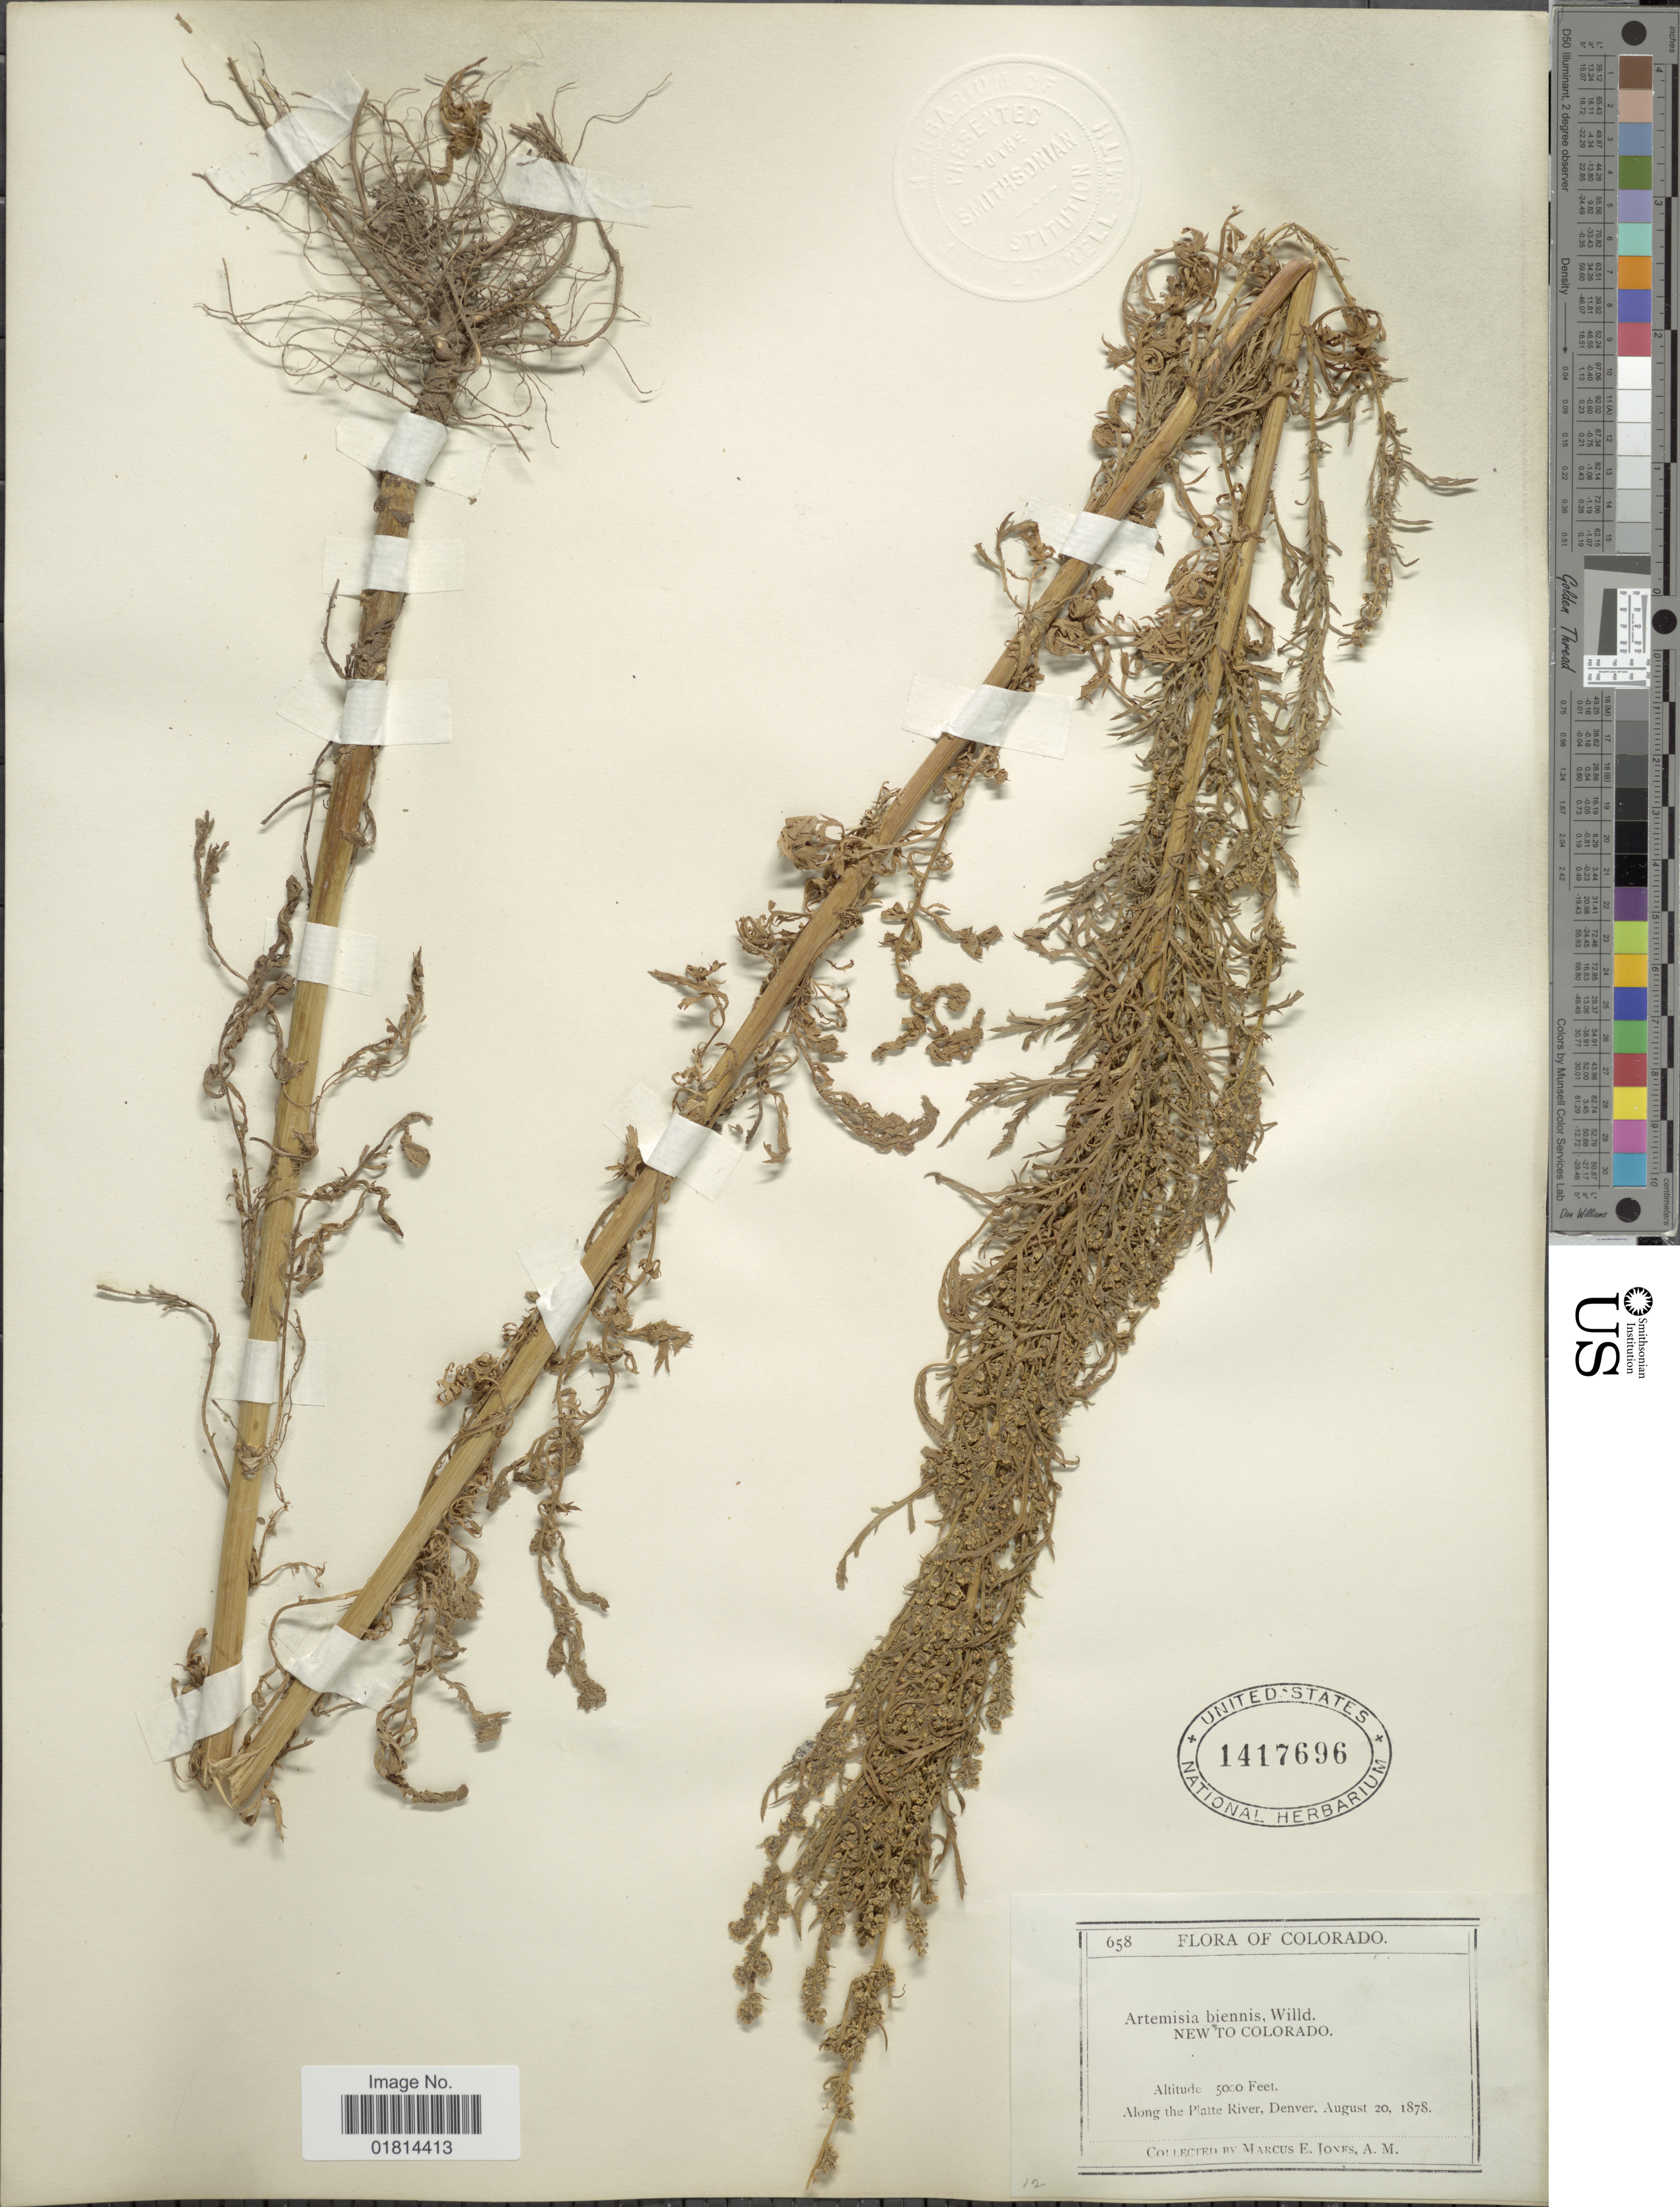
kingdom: Plantae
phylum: Tracheophyta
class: Magnoliopsida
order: Asterales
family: Asteraceae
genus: Artemisia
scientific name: Artemisia biennis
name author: Willd.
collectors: M. E. Jones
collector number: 658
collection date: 1878-08-20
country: United States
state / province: Colorado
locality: Along the Platte River, Denver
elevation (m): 1524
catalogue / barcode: US 1417696